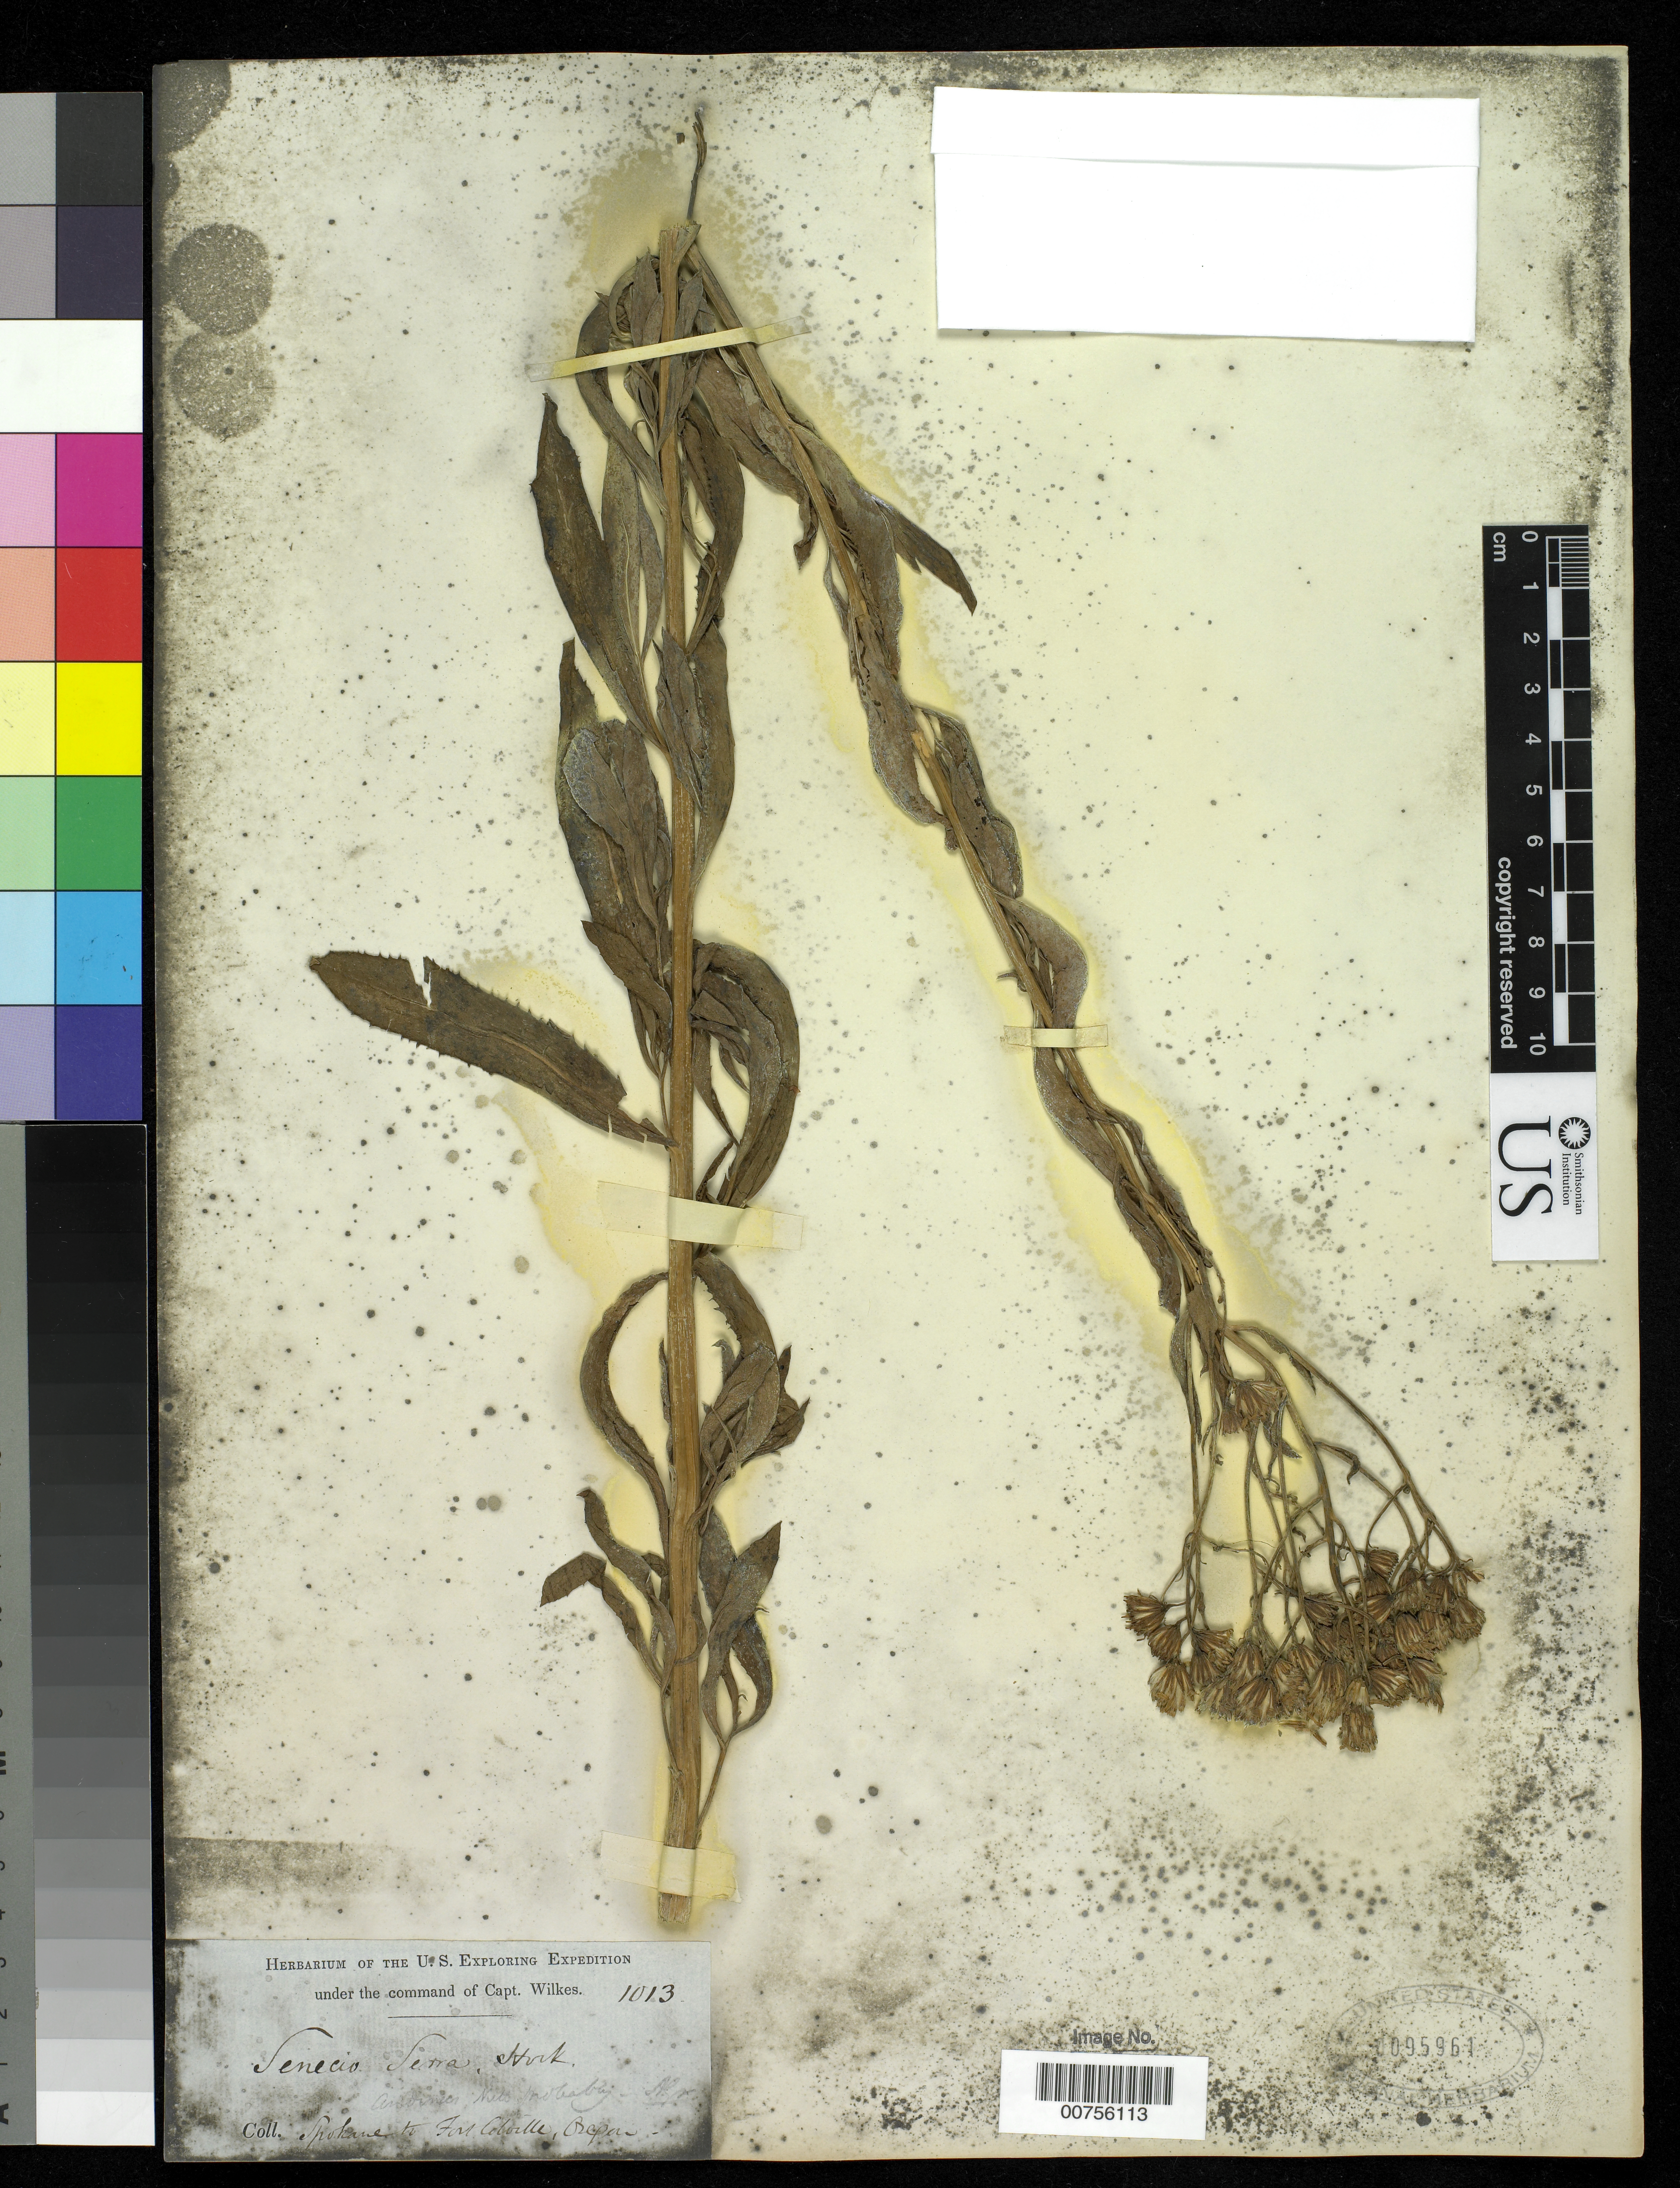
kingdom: Plantae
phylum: Tracheophyta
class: Magnoliopsida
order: Asterales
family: Asteraceae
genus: Senecio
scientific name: Senecio serra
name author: Hook.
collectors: Wilkes Explor. Exped.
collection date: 1838/1842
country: United States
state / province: Washington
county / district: Spokane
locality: Spokane to Fort Colville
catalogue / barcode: US 95961